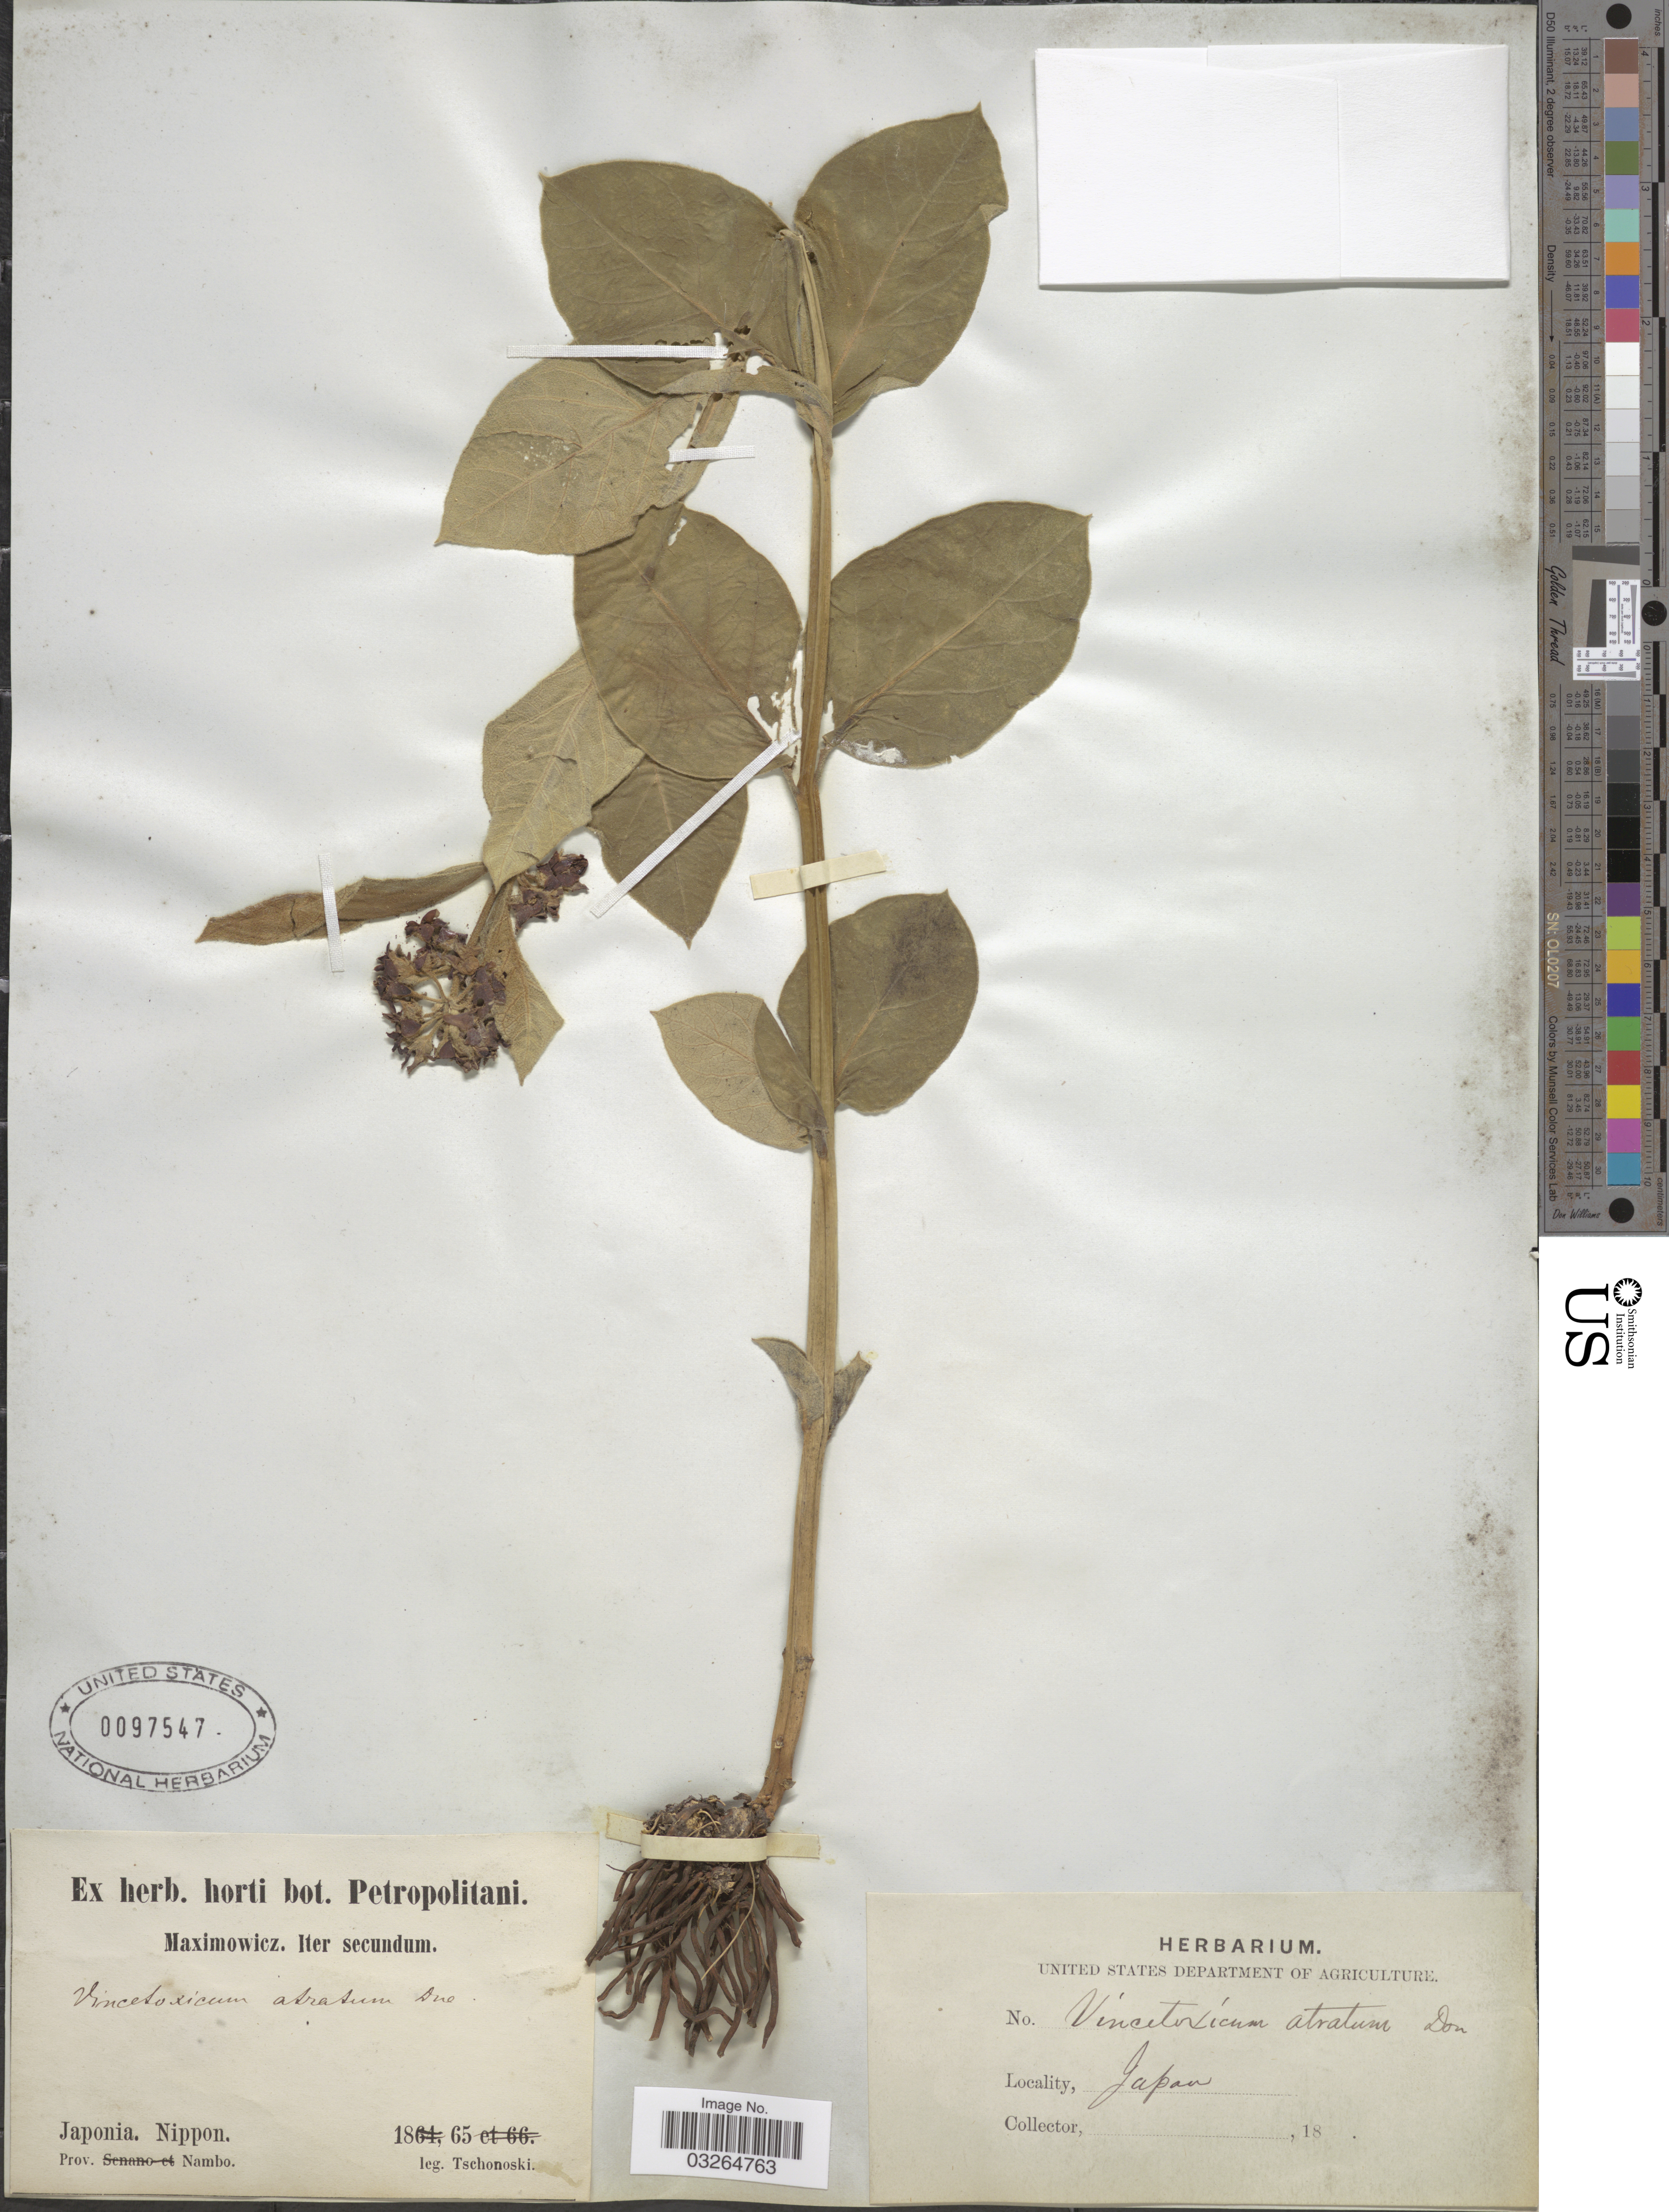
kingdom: Plantae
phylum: Tracheophyta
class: Magnoliopsida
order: Gentianales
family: Apocynaceae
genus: Cynanchum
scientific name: Cynanchum atratum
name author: Bunge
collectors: -. Tschonoski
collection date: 1865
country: Japan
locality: Nippon, Prov. Nambo.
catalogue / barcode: US 97547